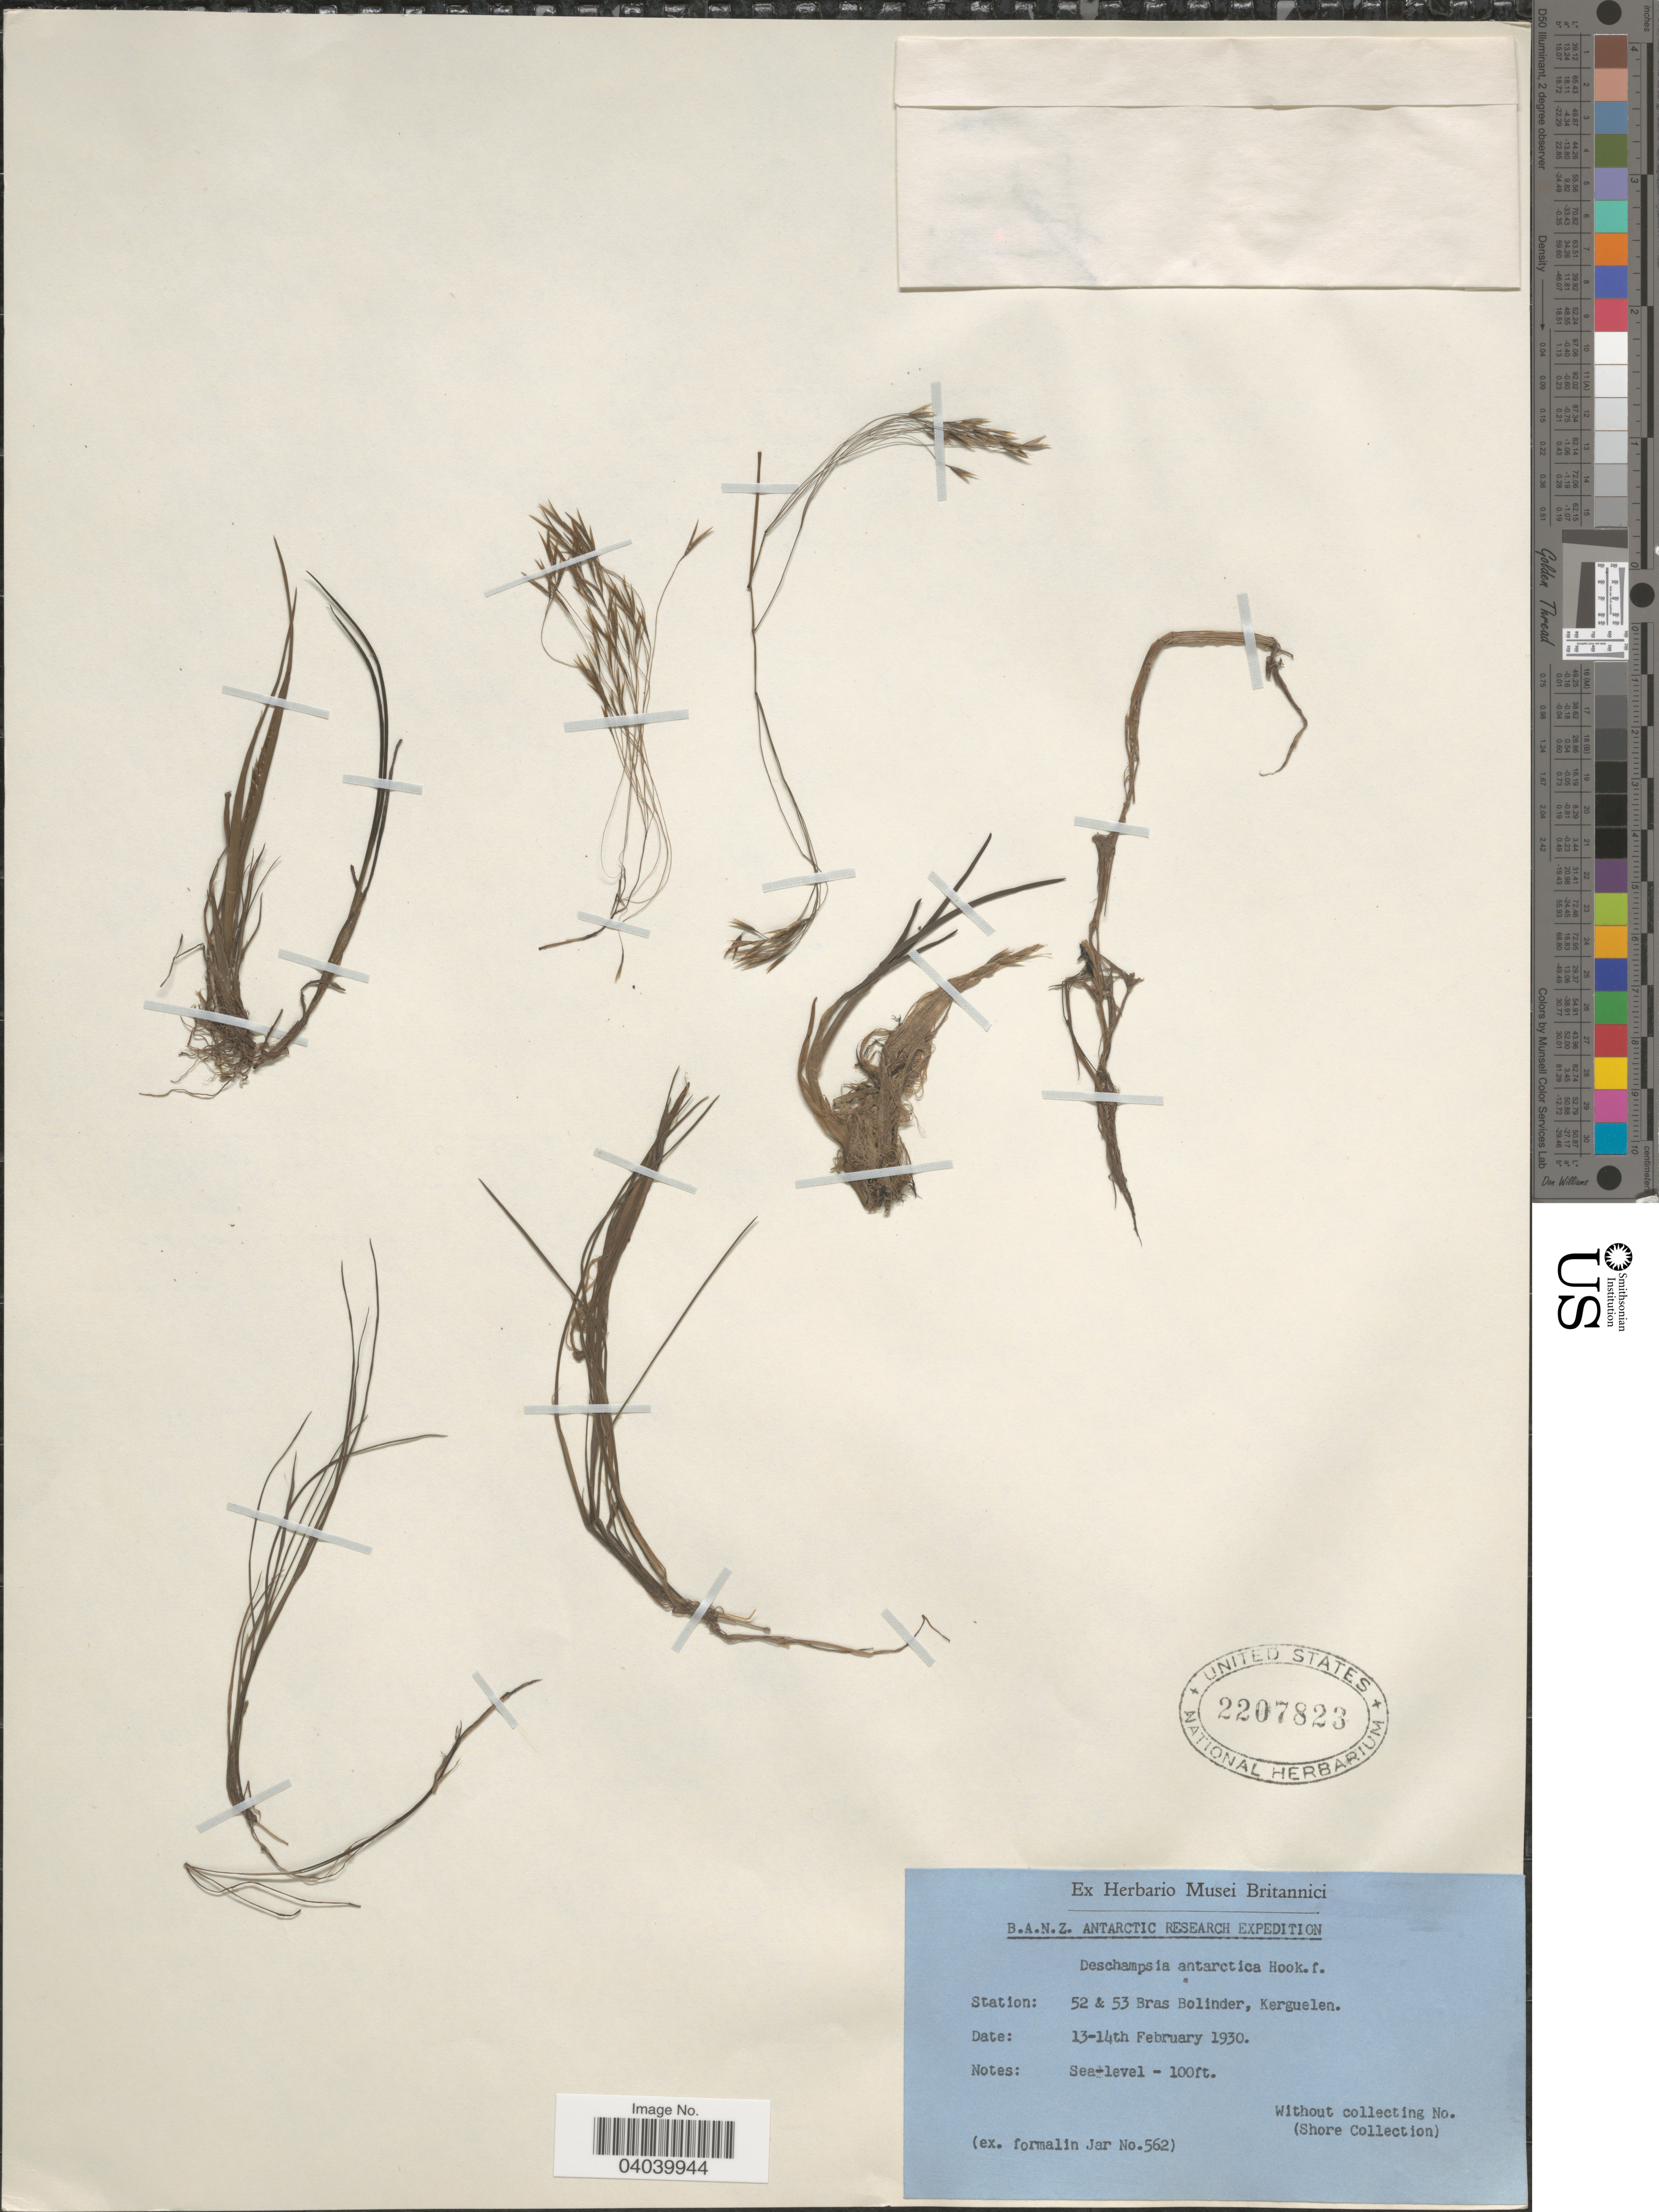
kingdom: Plantae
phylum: Tracheophyta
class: Liliopsida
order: Poales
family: Poaceae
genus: Deschampsia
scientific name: Deschampsia antarctica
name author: É. Desv.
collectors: B. A. N. Z. Antarctic Research Expedition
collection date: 1930-02-13/1930-02-14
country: French Southern Territories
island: Kerguelen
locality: Station: 52 & 53 Bras Bolinder, Kerguelen.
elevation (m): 0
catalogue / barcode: US 2207823